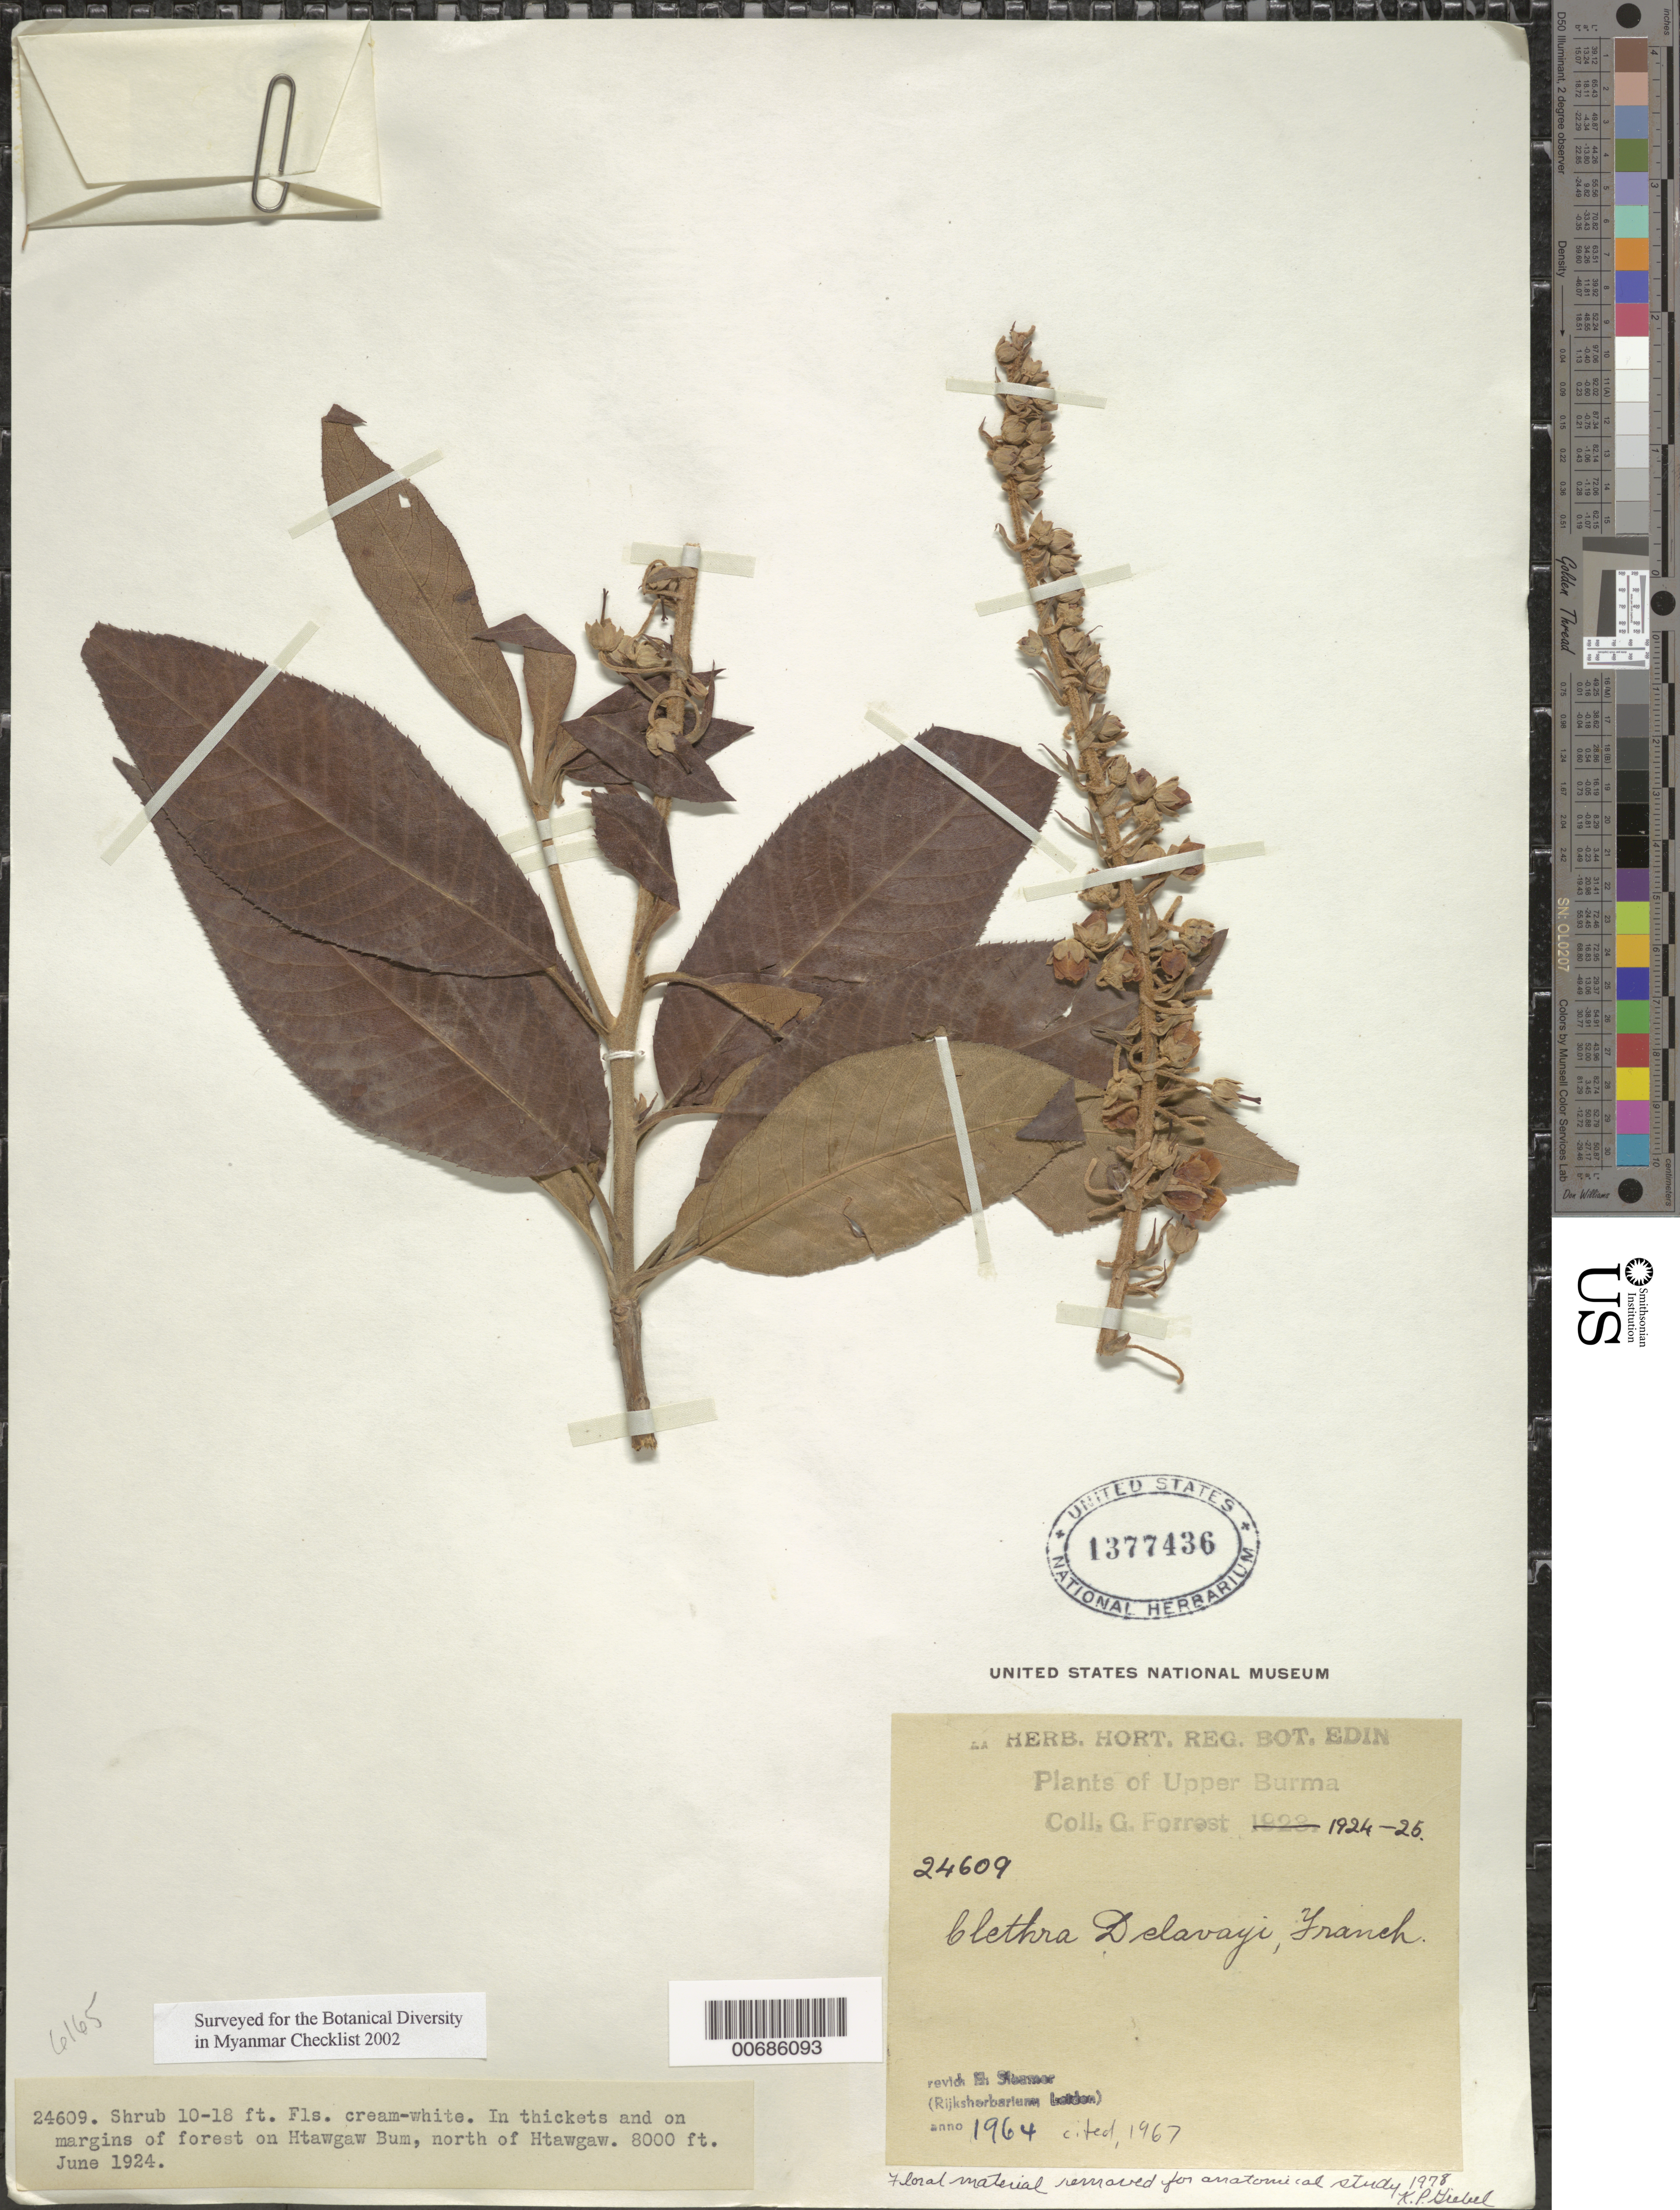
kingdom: Plantae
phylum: Tracheophyta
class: Magnoliopsida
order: Ericales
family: Clethraceae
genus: Clethra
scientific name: Clethra delavayi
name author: Franch.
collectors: G. Forrest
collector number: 24609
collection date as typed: Jun 1924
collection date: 1924-06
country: Myanmar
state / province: Kachin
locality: Htawgaw, N of, Htawgaw Bum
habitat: Thickets and margins of forest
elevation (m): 2438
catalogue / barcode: US 1377436